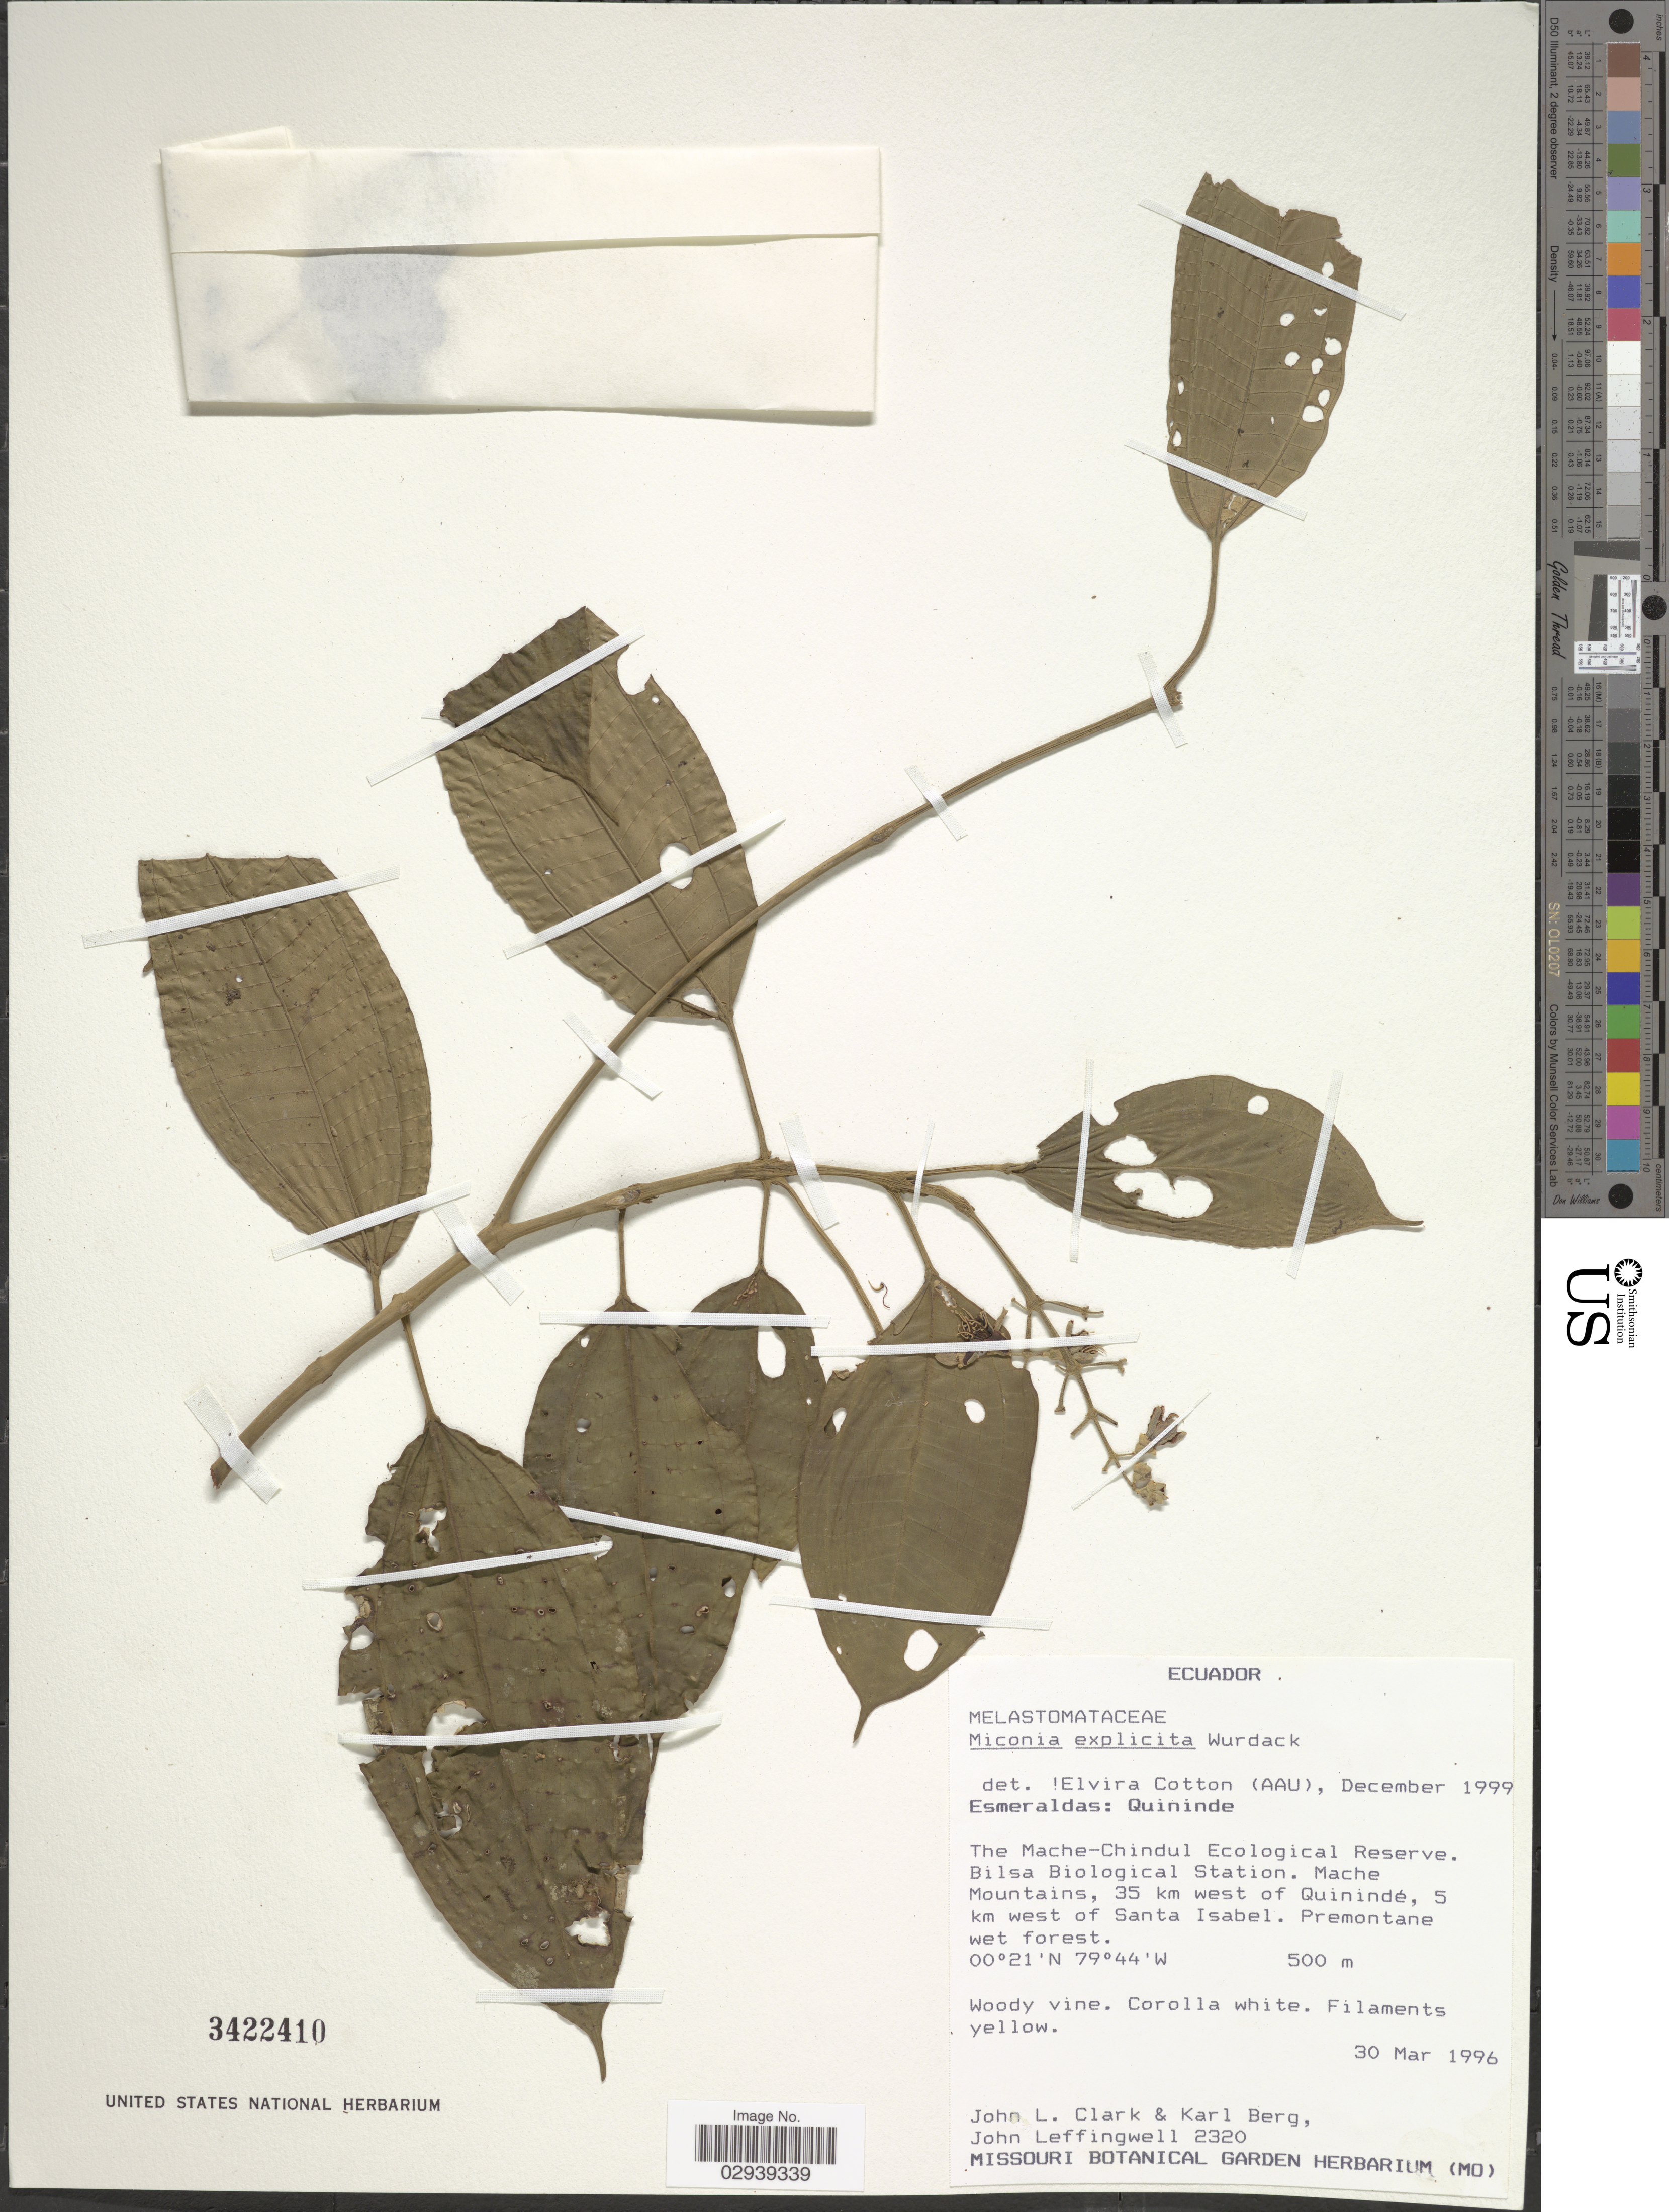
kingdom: Plantae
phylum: Tracheophyta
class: Magnoliopsida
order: Myrtales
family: Melastomataceae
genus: Miconia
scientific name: Miconia explicita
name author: Wurdack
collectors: J. L. Clark, K. Berg & J. Leffingwell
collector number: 2320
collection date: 1996-03-30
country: Ecuador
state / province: Esmeraldas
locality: Quininde. The Mache-Chindul Ecological Reserve. Bilsa Biological Station. Mache Mountains, 35 km west of Quinindé, 5 km west of Santa Isabel.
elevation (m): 500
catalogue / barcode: US 3422410